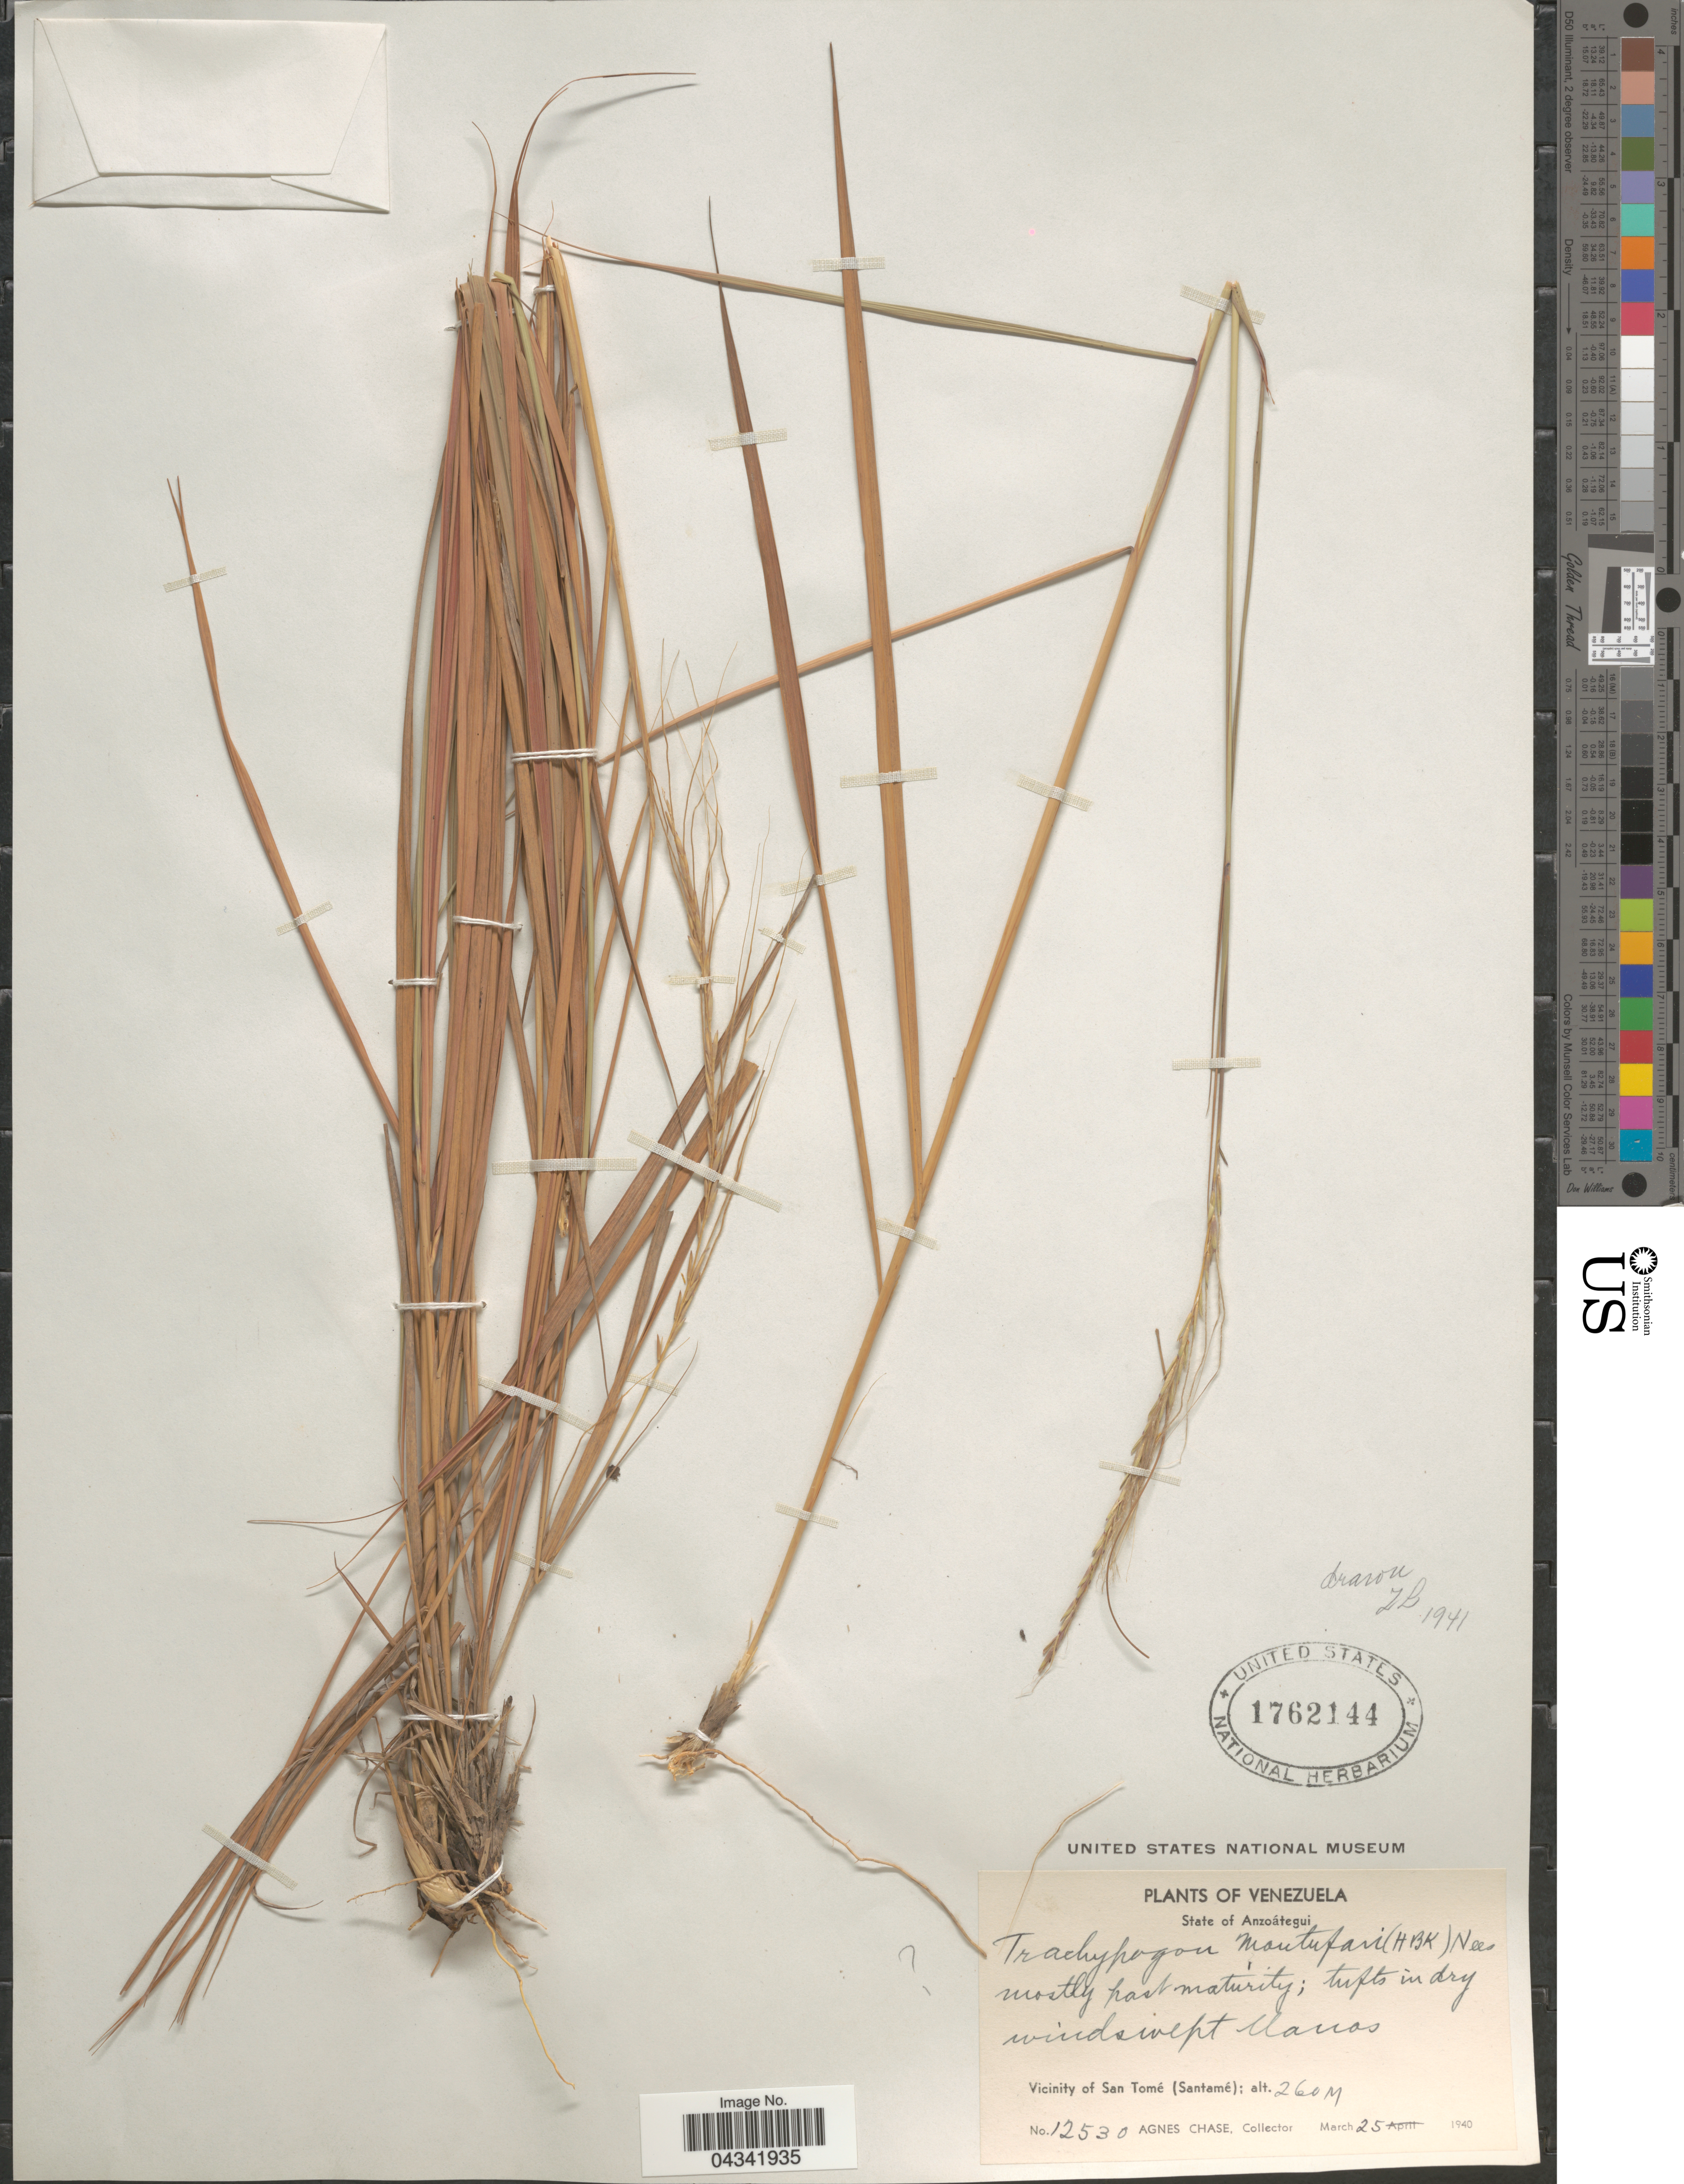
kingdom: Plantae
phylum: Tracheophyta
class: Liliopsida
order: Poales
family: Poaceae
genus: Trachypogon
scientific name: Trachypogon spicatus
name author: (L. f.) Kuntze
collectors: A. Chase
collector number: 12530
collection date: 1940-03-25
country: Venezuela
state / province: Anzoategui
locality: Vicinity of San Tomé (Santamé).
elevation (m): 260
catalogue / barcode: US 1762144